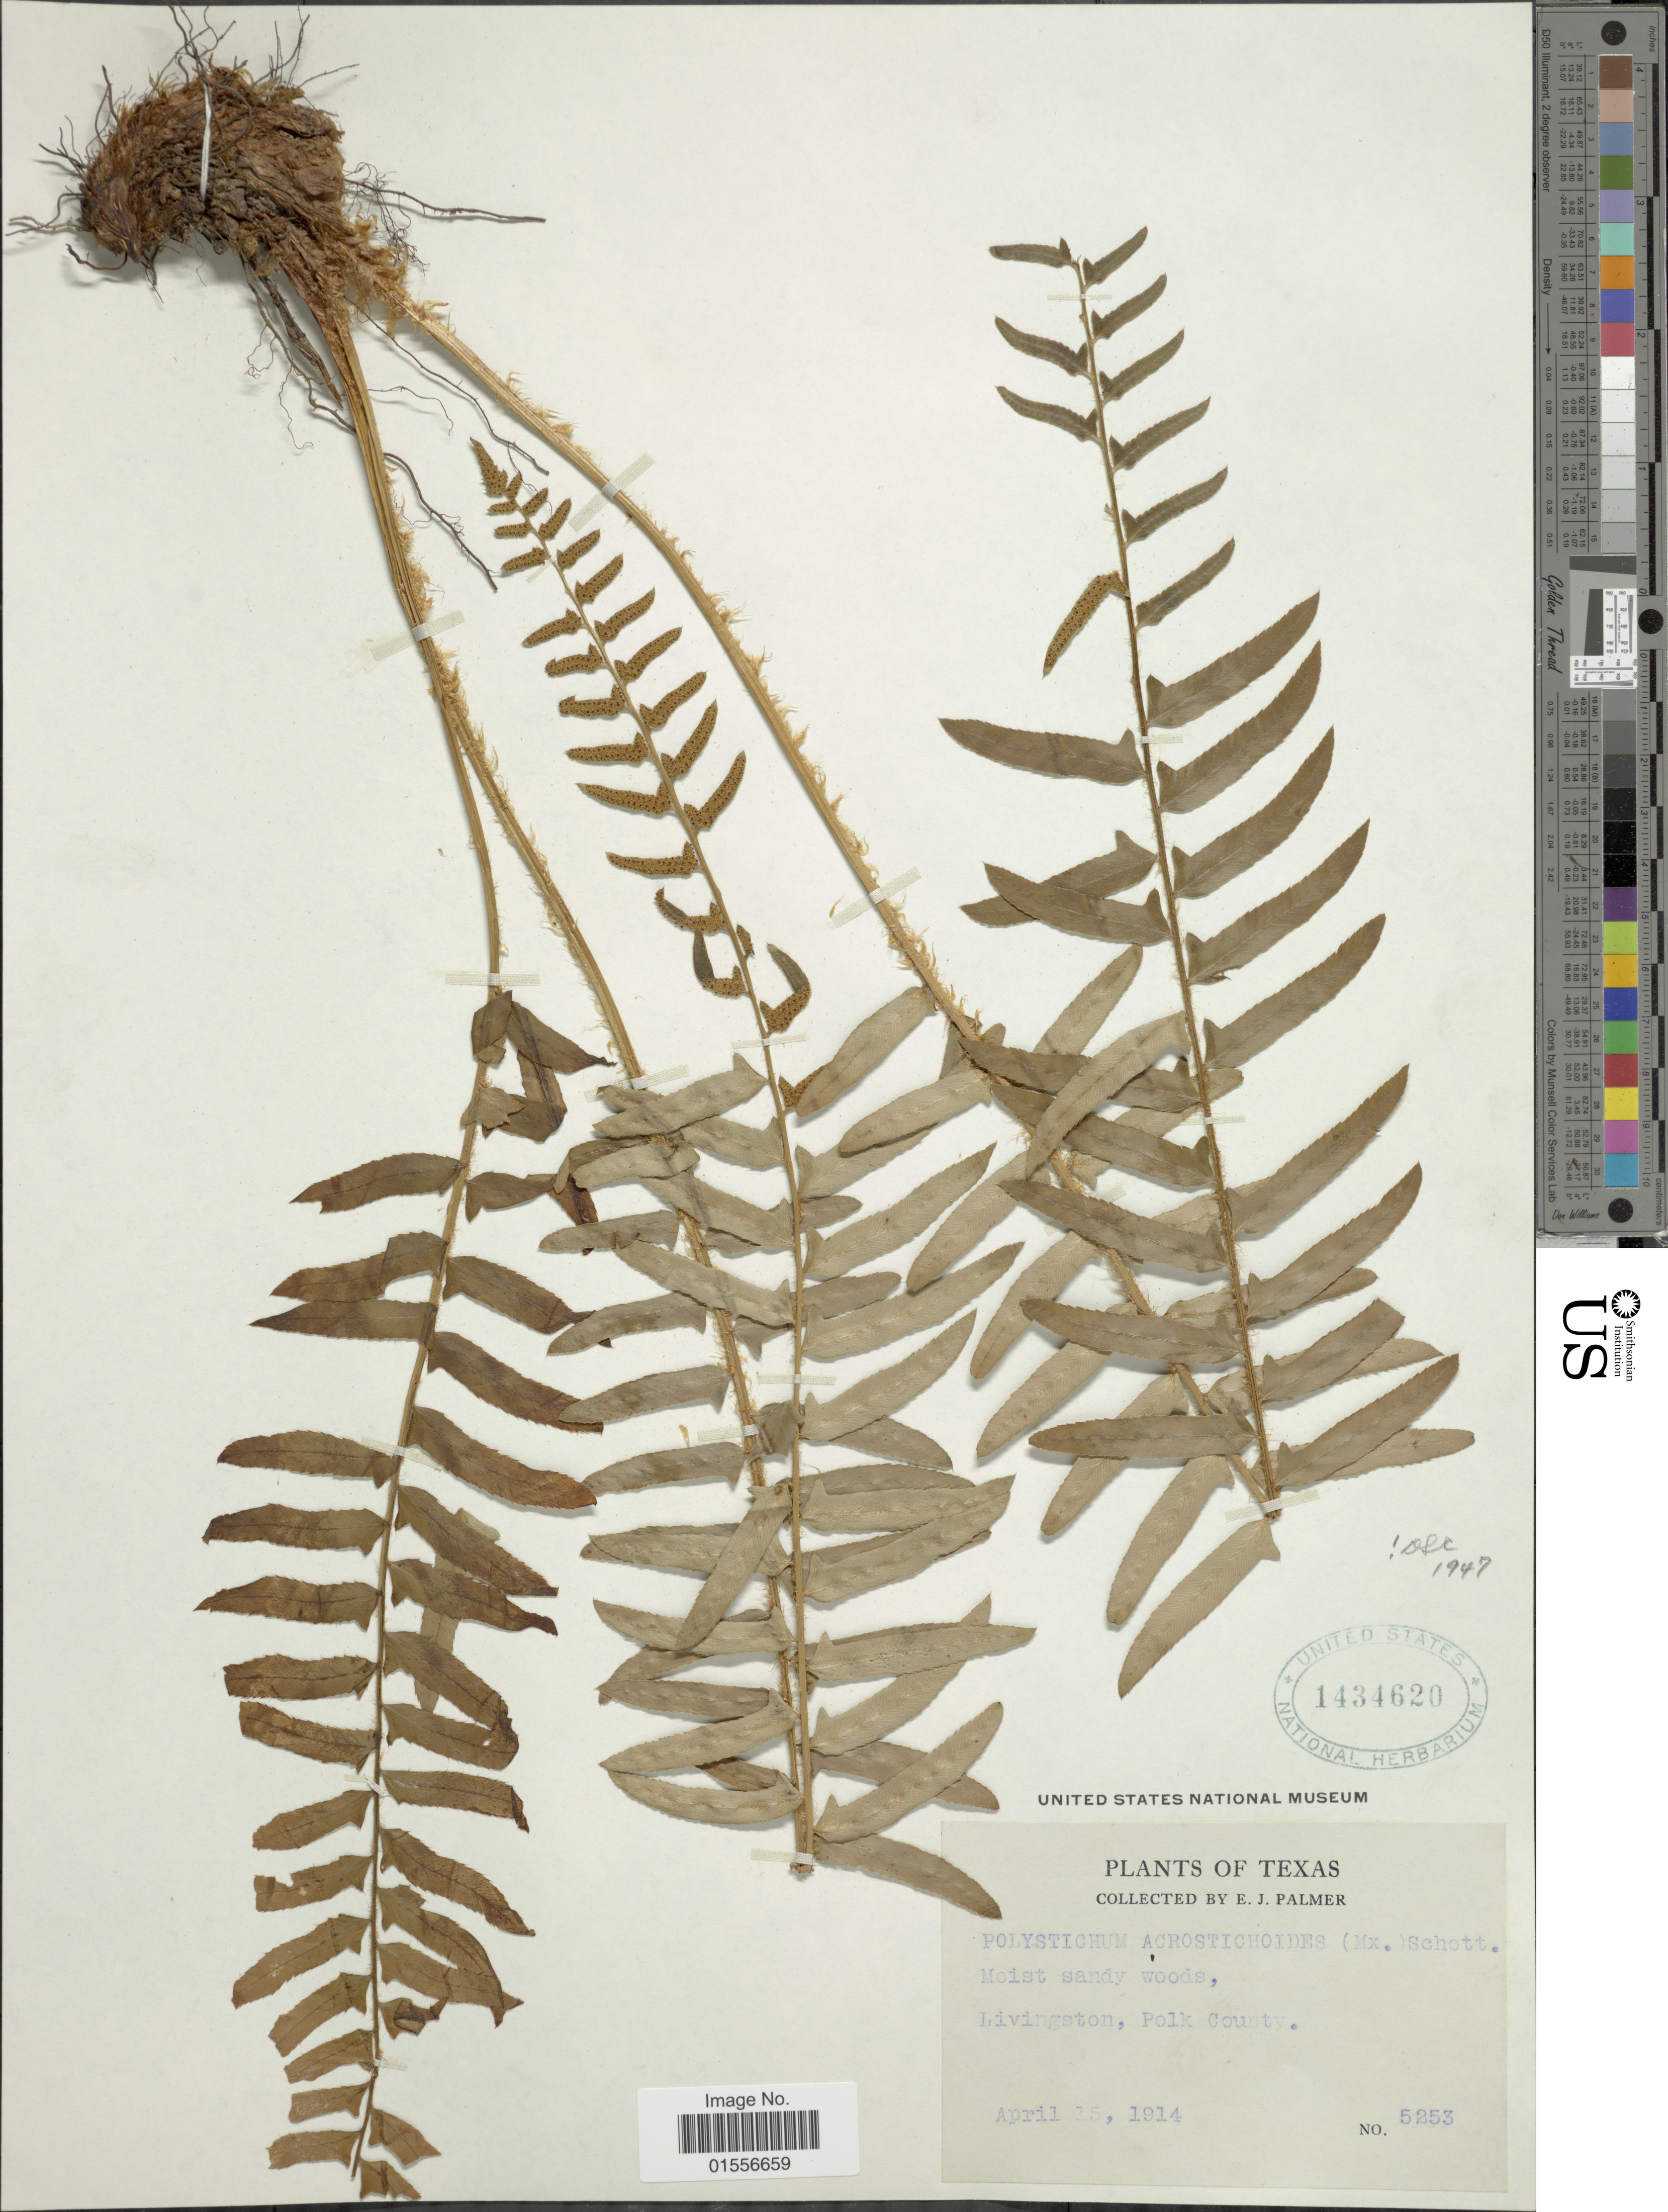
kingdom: Plantae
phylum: Tracheophyta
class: Polypodiopsida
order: Polypodiales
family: Dryopteridaceae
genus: Polystichum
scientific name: Polystichum acrostichoides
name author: (Michx.) Schott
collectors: E. J. Palmer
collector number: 5253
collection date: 1914-04-15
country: United States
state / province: Texas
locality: Livingston, Polk County.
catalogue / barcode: US 1434620